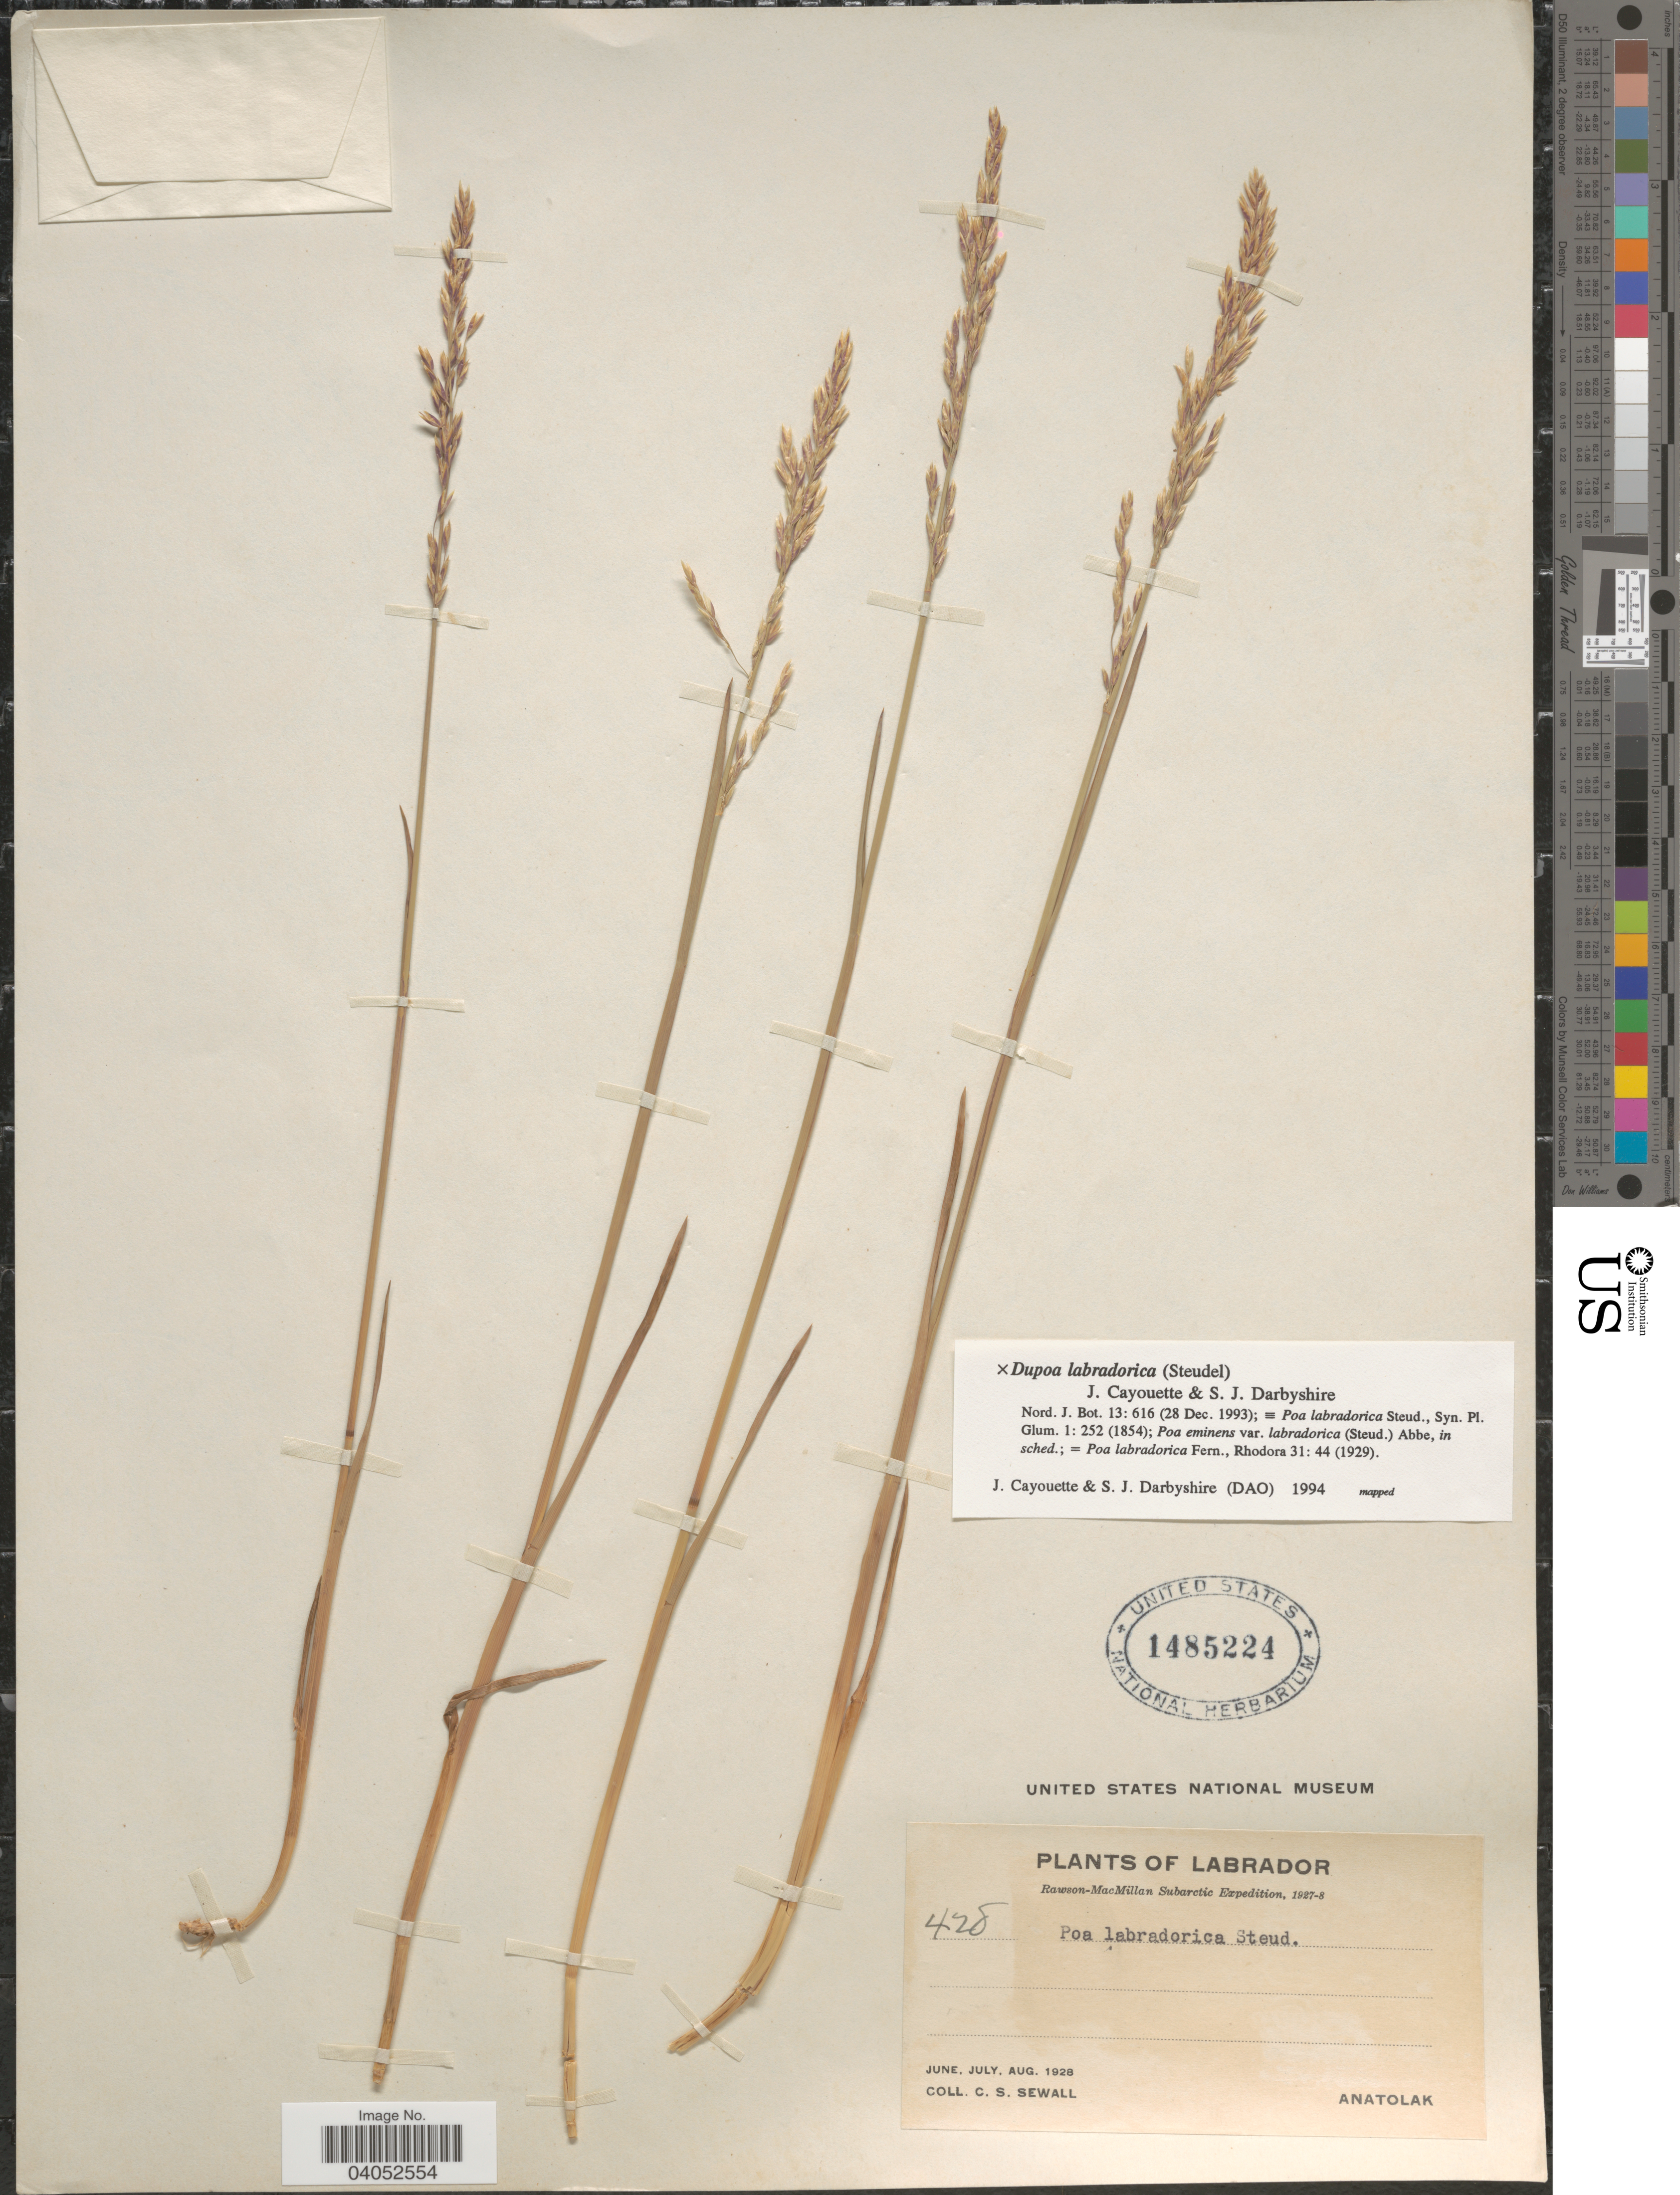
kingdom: Plantae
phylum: Tracheophyta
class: Liliopsida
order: Poales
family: Poaceae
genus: Dupontopoa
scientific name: Dupontopoa labradorica ined.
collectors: C. Sewall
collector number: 428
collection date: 1928-06/1928-08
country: Canada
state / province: Newfoundland and Labrador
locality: Labrador. Anatolak.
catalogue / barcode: US 1485224